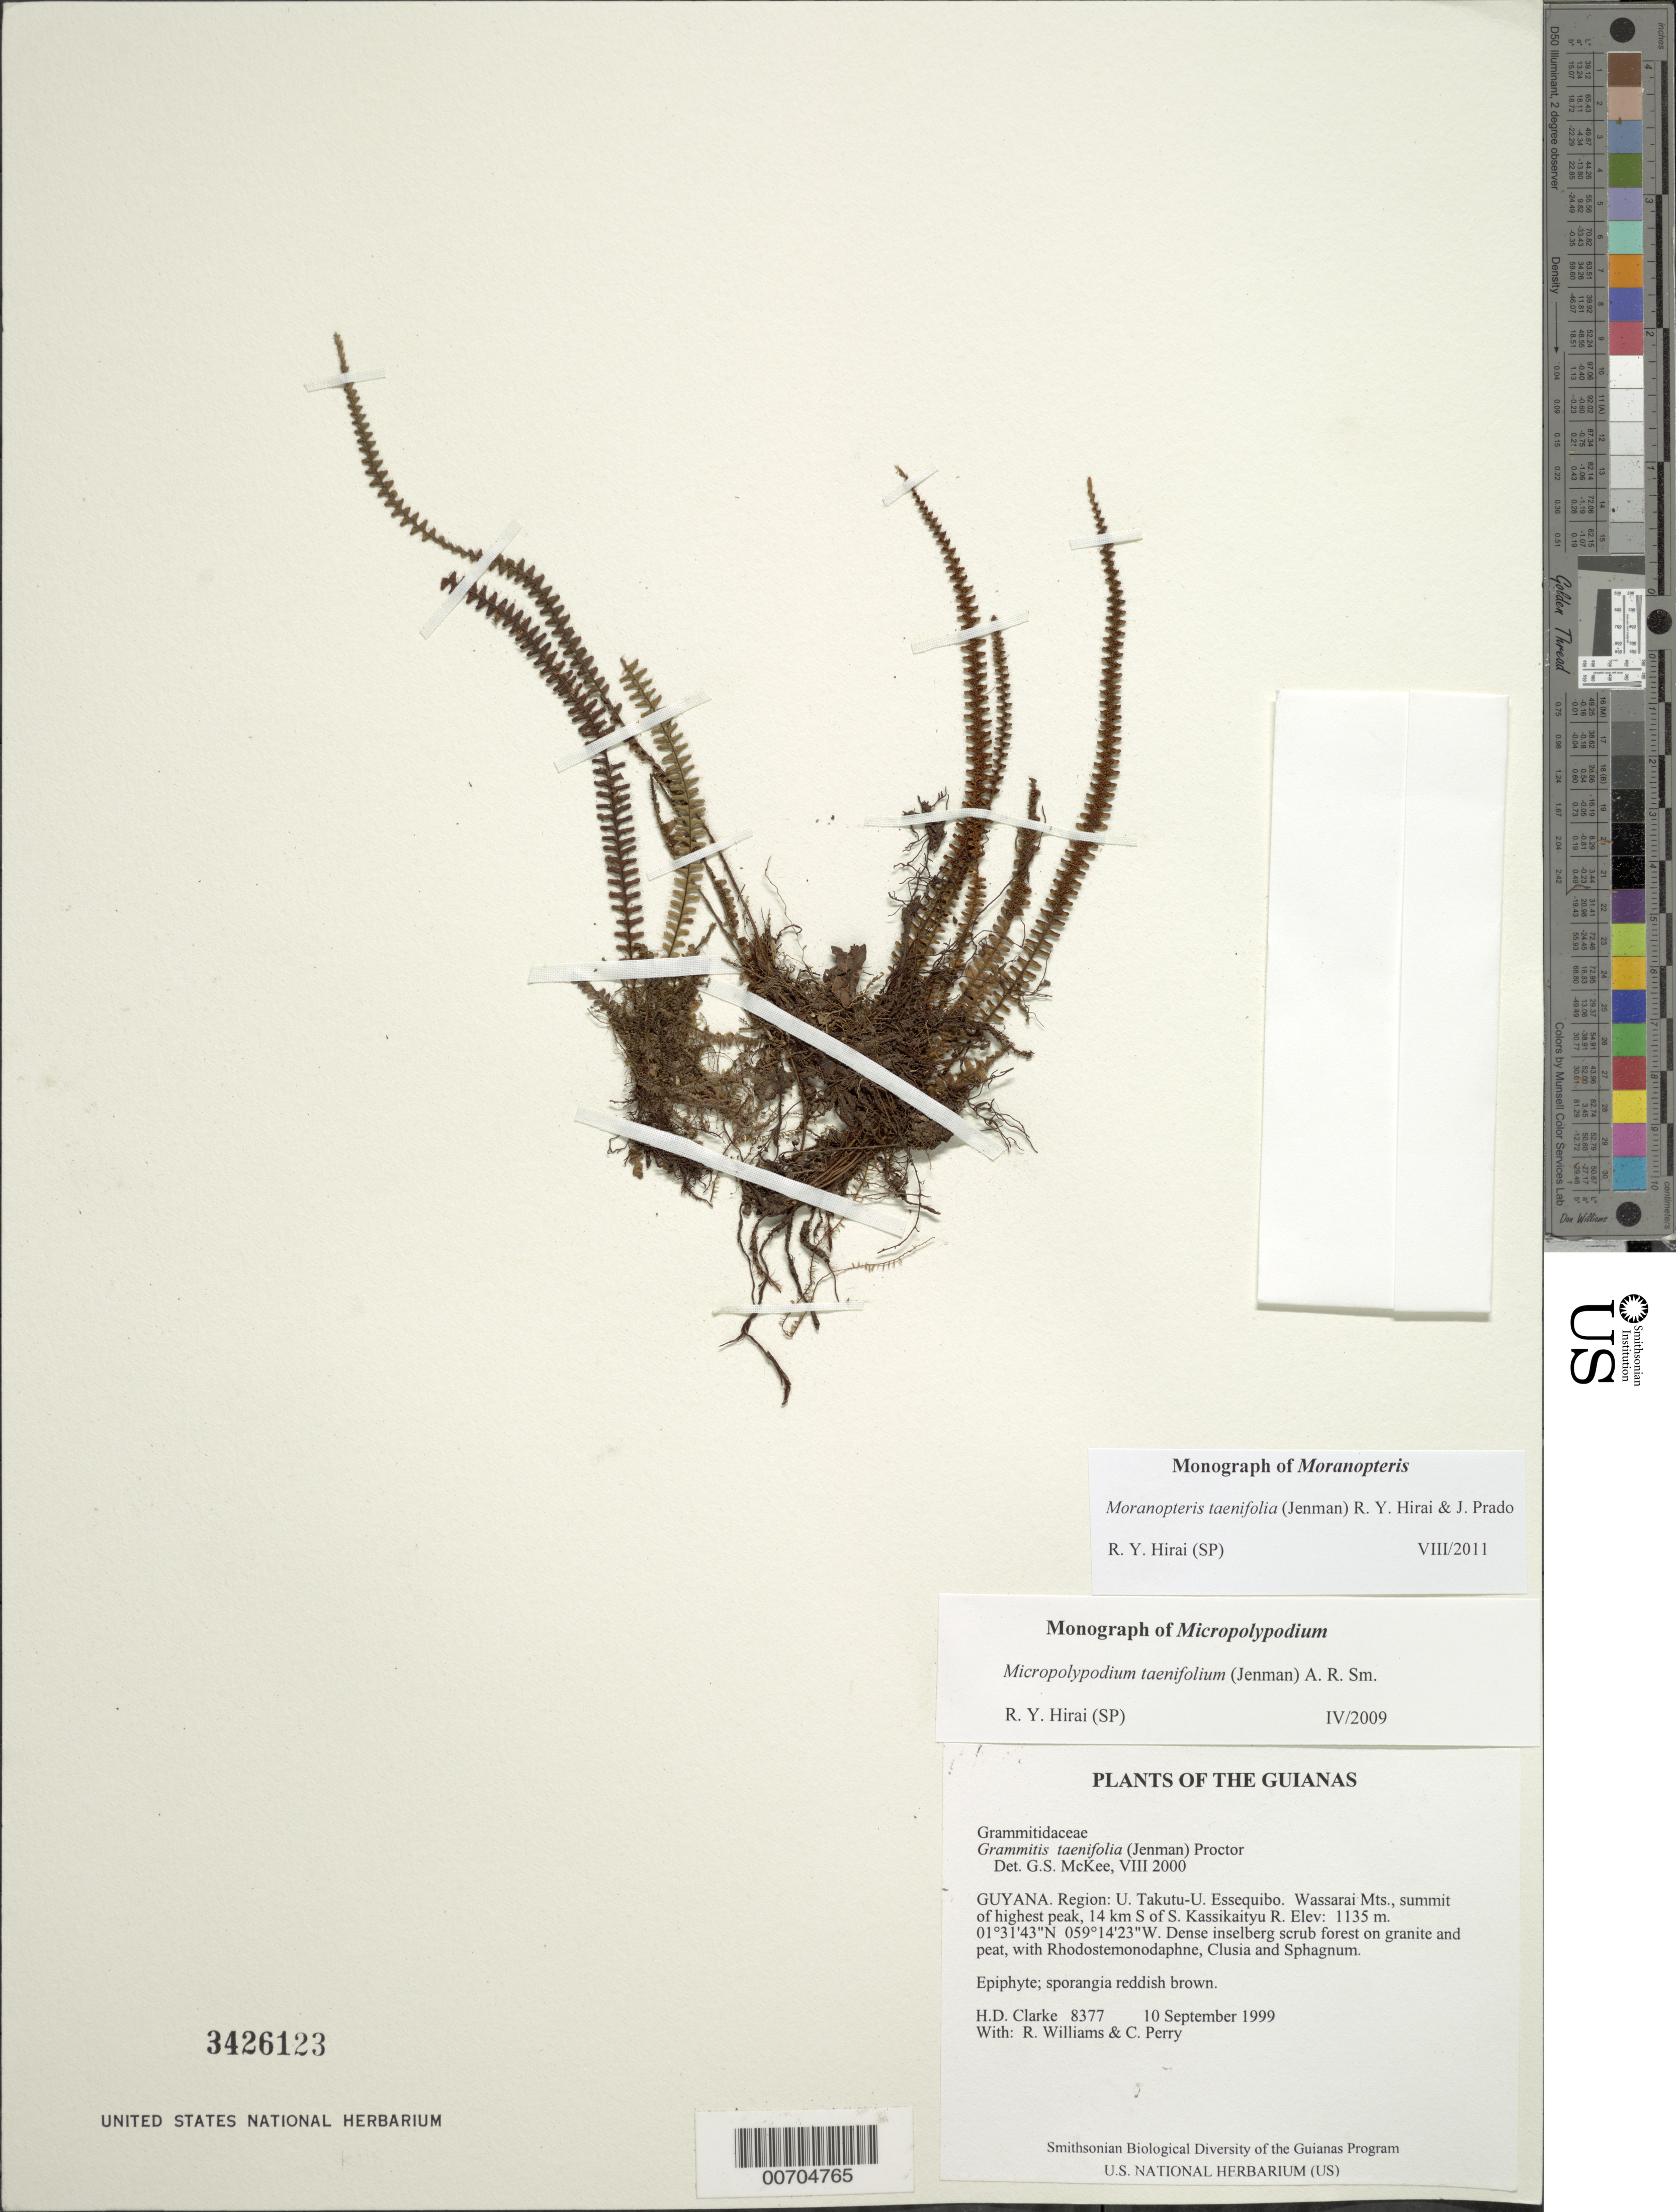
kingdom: Plantae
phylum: Tracheophyta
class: Polypodiopsida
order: Polypodiales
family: Polypodiaceae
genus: Moranopteris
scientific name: Moranopteris taenifolia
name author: (Jenman) R. Y. Hirai & J. Prado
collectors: H. D. Clarke, R. Williams & C. Perry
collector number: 8377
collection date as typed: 10 September 1999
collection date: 1999-09-10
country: Guyana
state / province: U. Takutu-U. Essequibo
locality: Wassarai Mts., summit of highest peak, 14 km S of S. Kassikaityu R.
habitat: Dense inselberg scrub forest on granite and peat, with Rhodostemonodaphne, Clusia and Sphagnum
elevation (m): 1135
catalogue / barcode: US 3426123